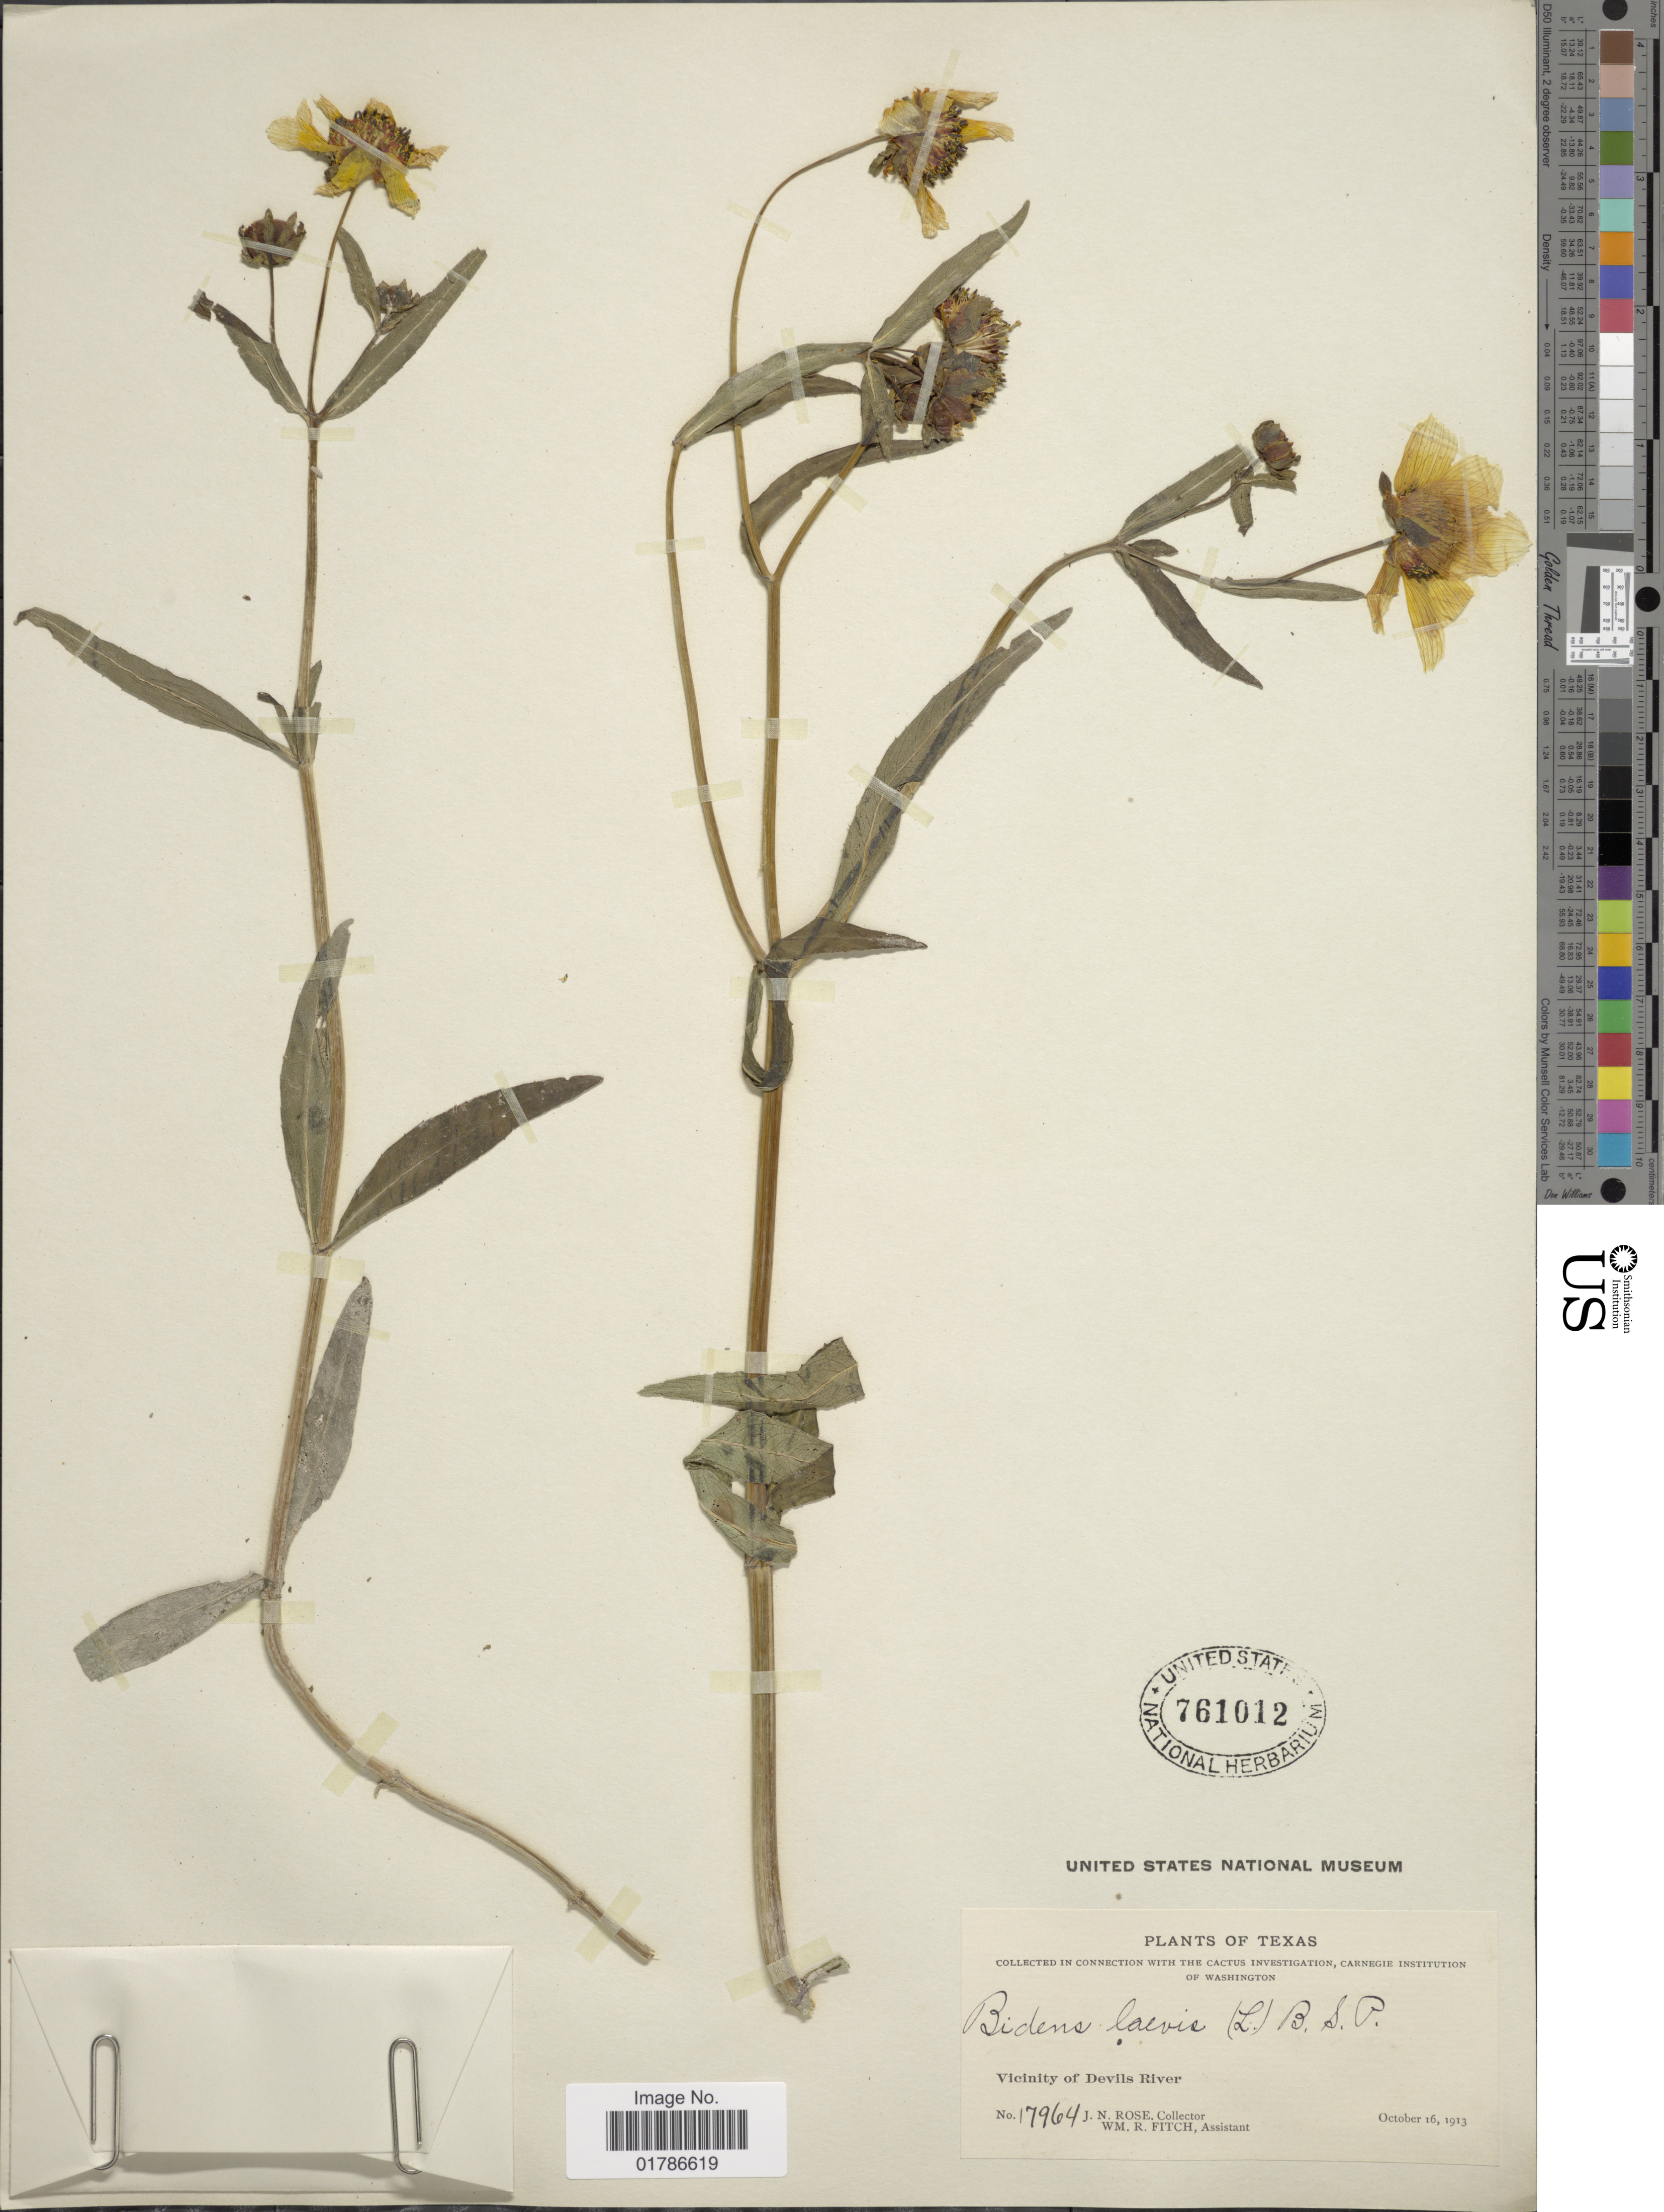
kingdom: Plantae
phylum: Tracheophyta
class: Magnoliopsida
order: Asterales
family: Asteraceae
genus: Bidens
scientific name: Bidens laevis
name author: (L.) Britton, Stearns & Poggenb.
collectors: J. N. Rose & W. R. Fitch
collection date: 1913-10-16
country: United States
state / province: Texas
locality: Vicinity of Devils River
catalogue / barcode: US 761012